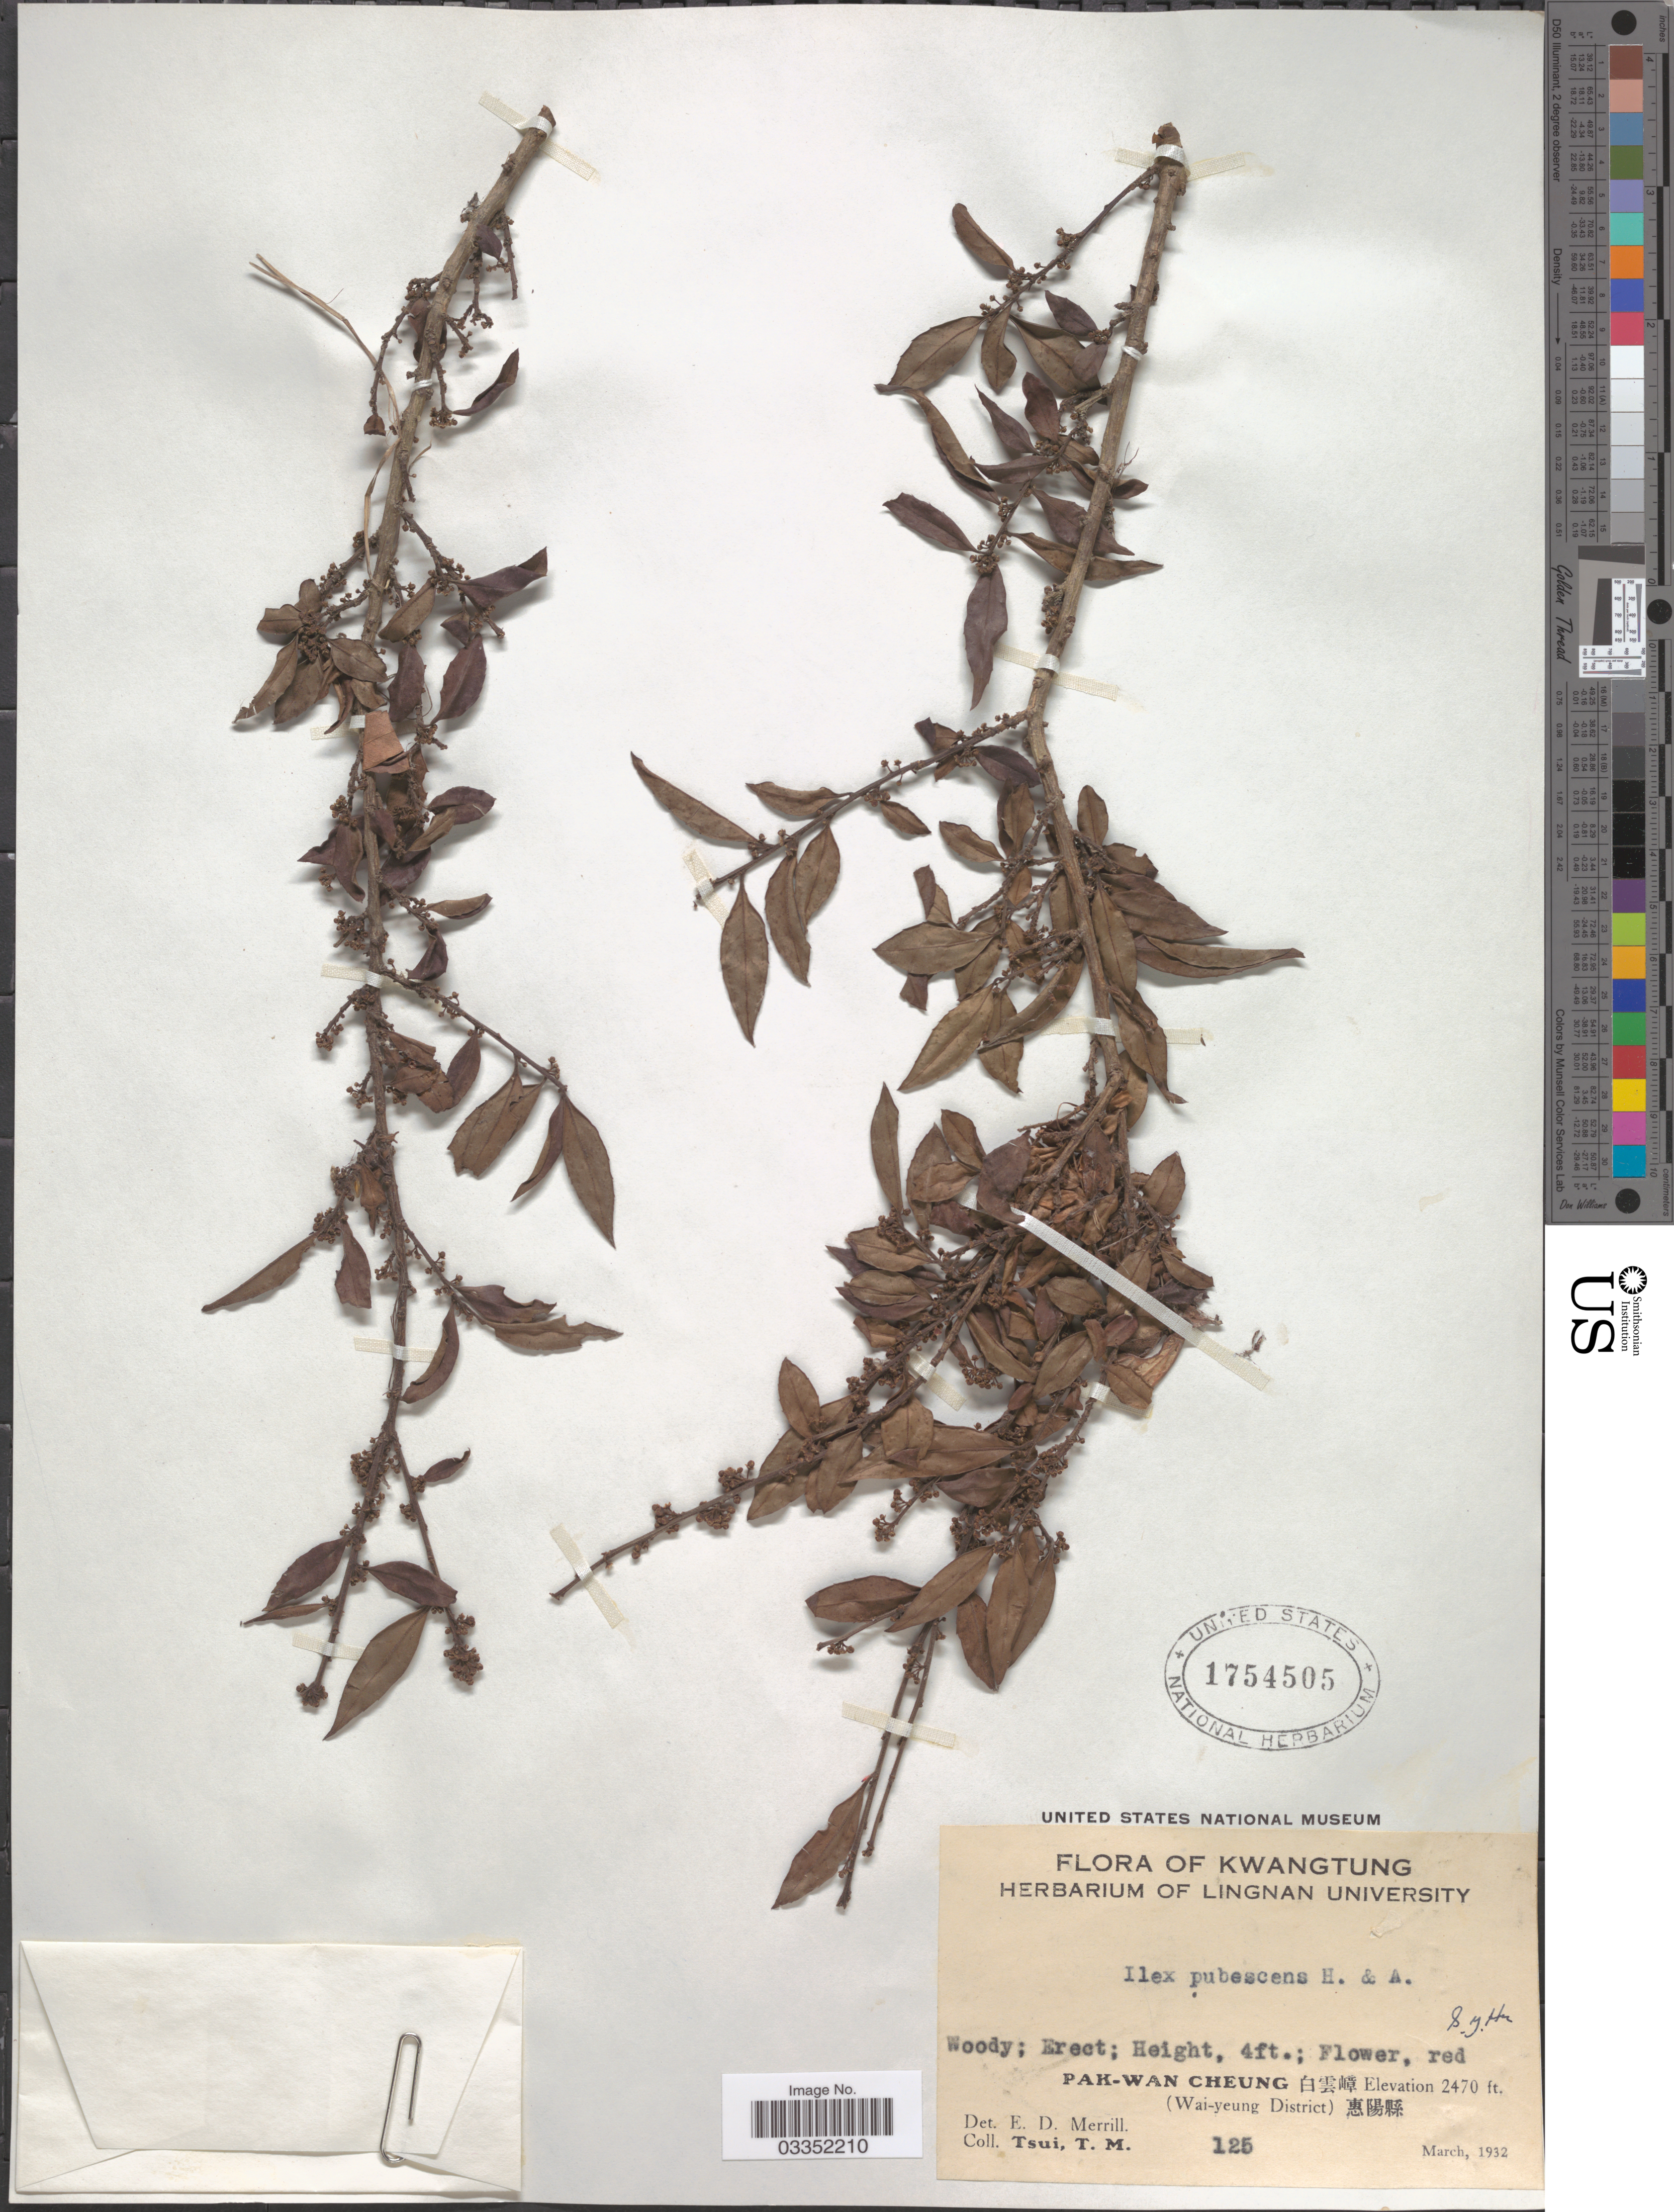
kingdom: Plantae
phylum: Tracheophyta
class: Magnoliopsida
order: Aquifoliales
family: Aquifoliaceae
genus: Ilex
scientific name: Ilex pubescens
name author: Hook. & Arn.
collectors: T. Tsui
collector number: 125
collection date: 1932-03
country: China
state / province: Guangdong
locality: Kwatung,Pak-Wan Cheung (Wai-yeung District) .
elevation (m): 753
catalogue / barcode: US 1754505